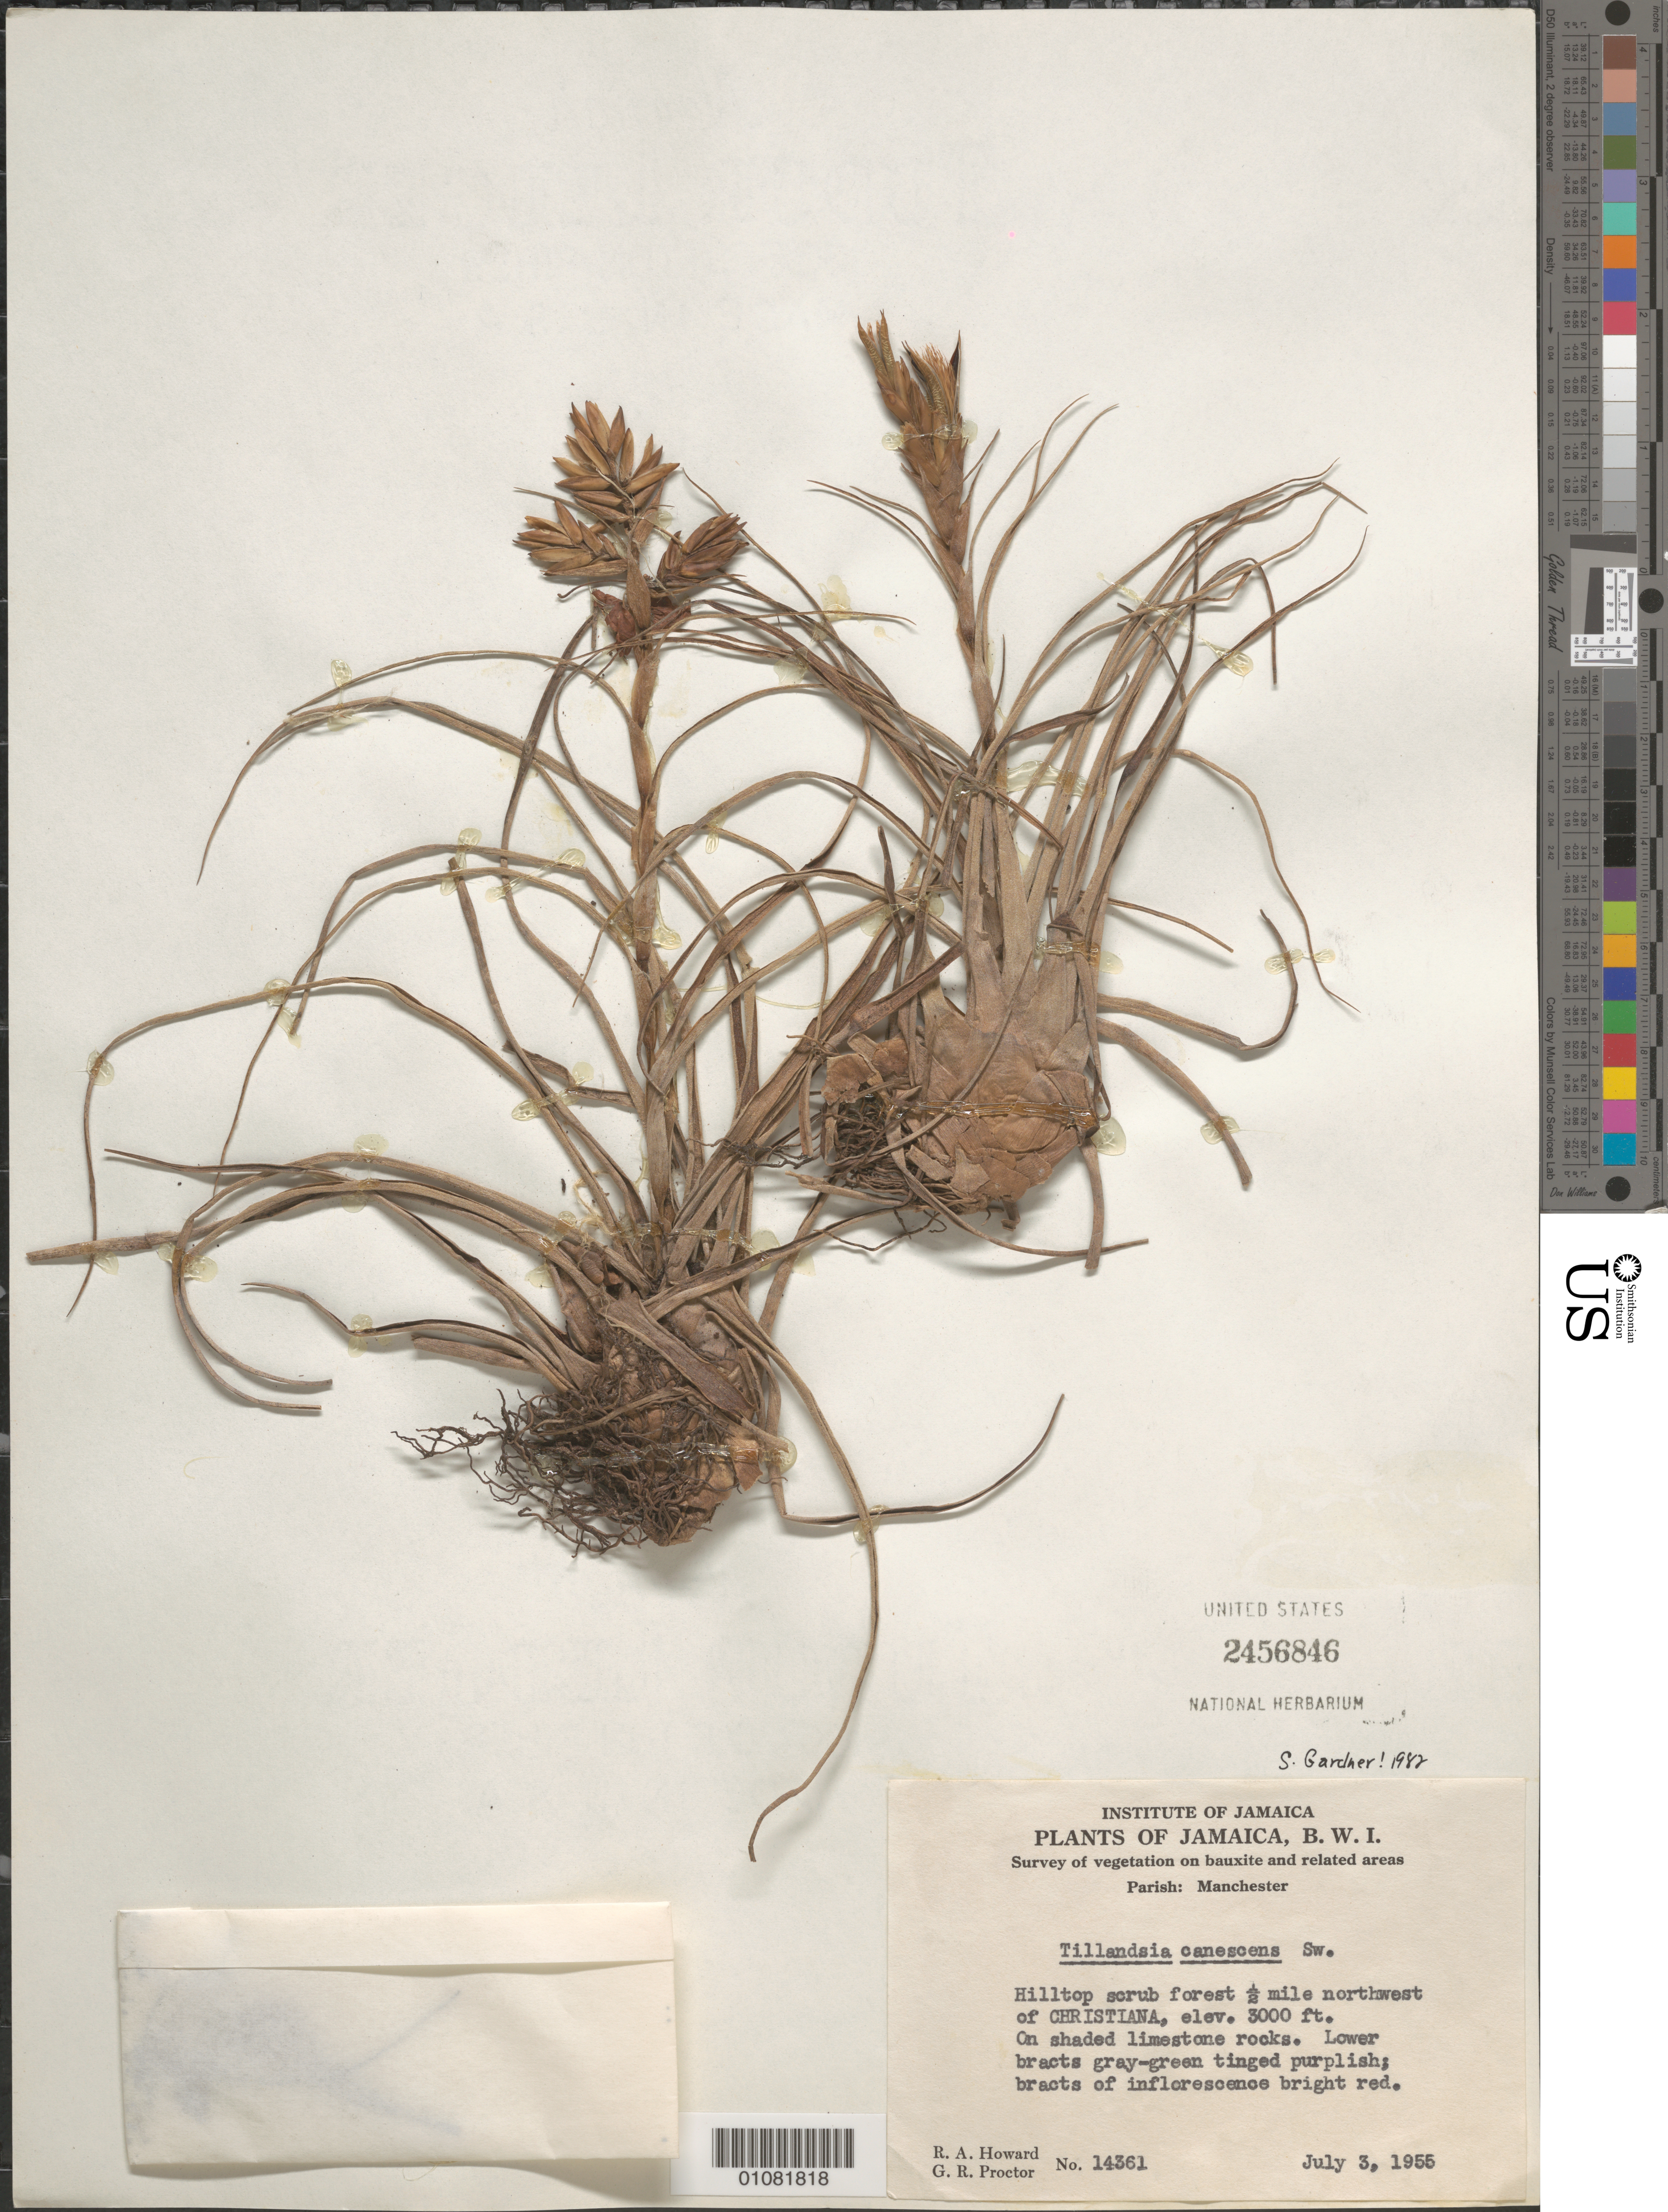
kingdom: Plantae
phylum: Tracheophyta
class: Liliopsida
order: Poales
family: Bromeliaceae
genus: Tillandsia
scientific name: Tillandsia canescens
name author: Sw.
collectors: R. A. Howard & G. R. Proctor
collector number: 14361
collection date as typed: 03 Jul 1955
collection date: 1955-07-03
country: Jamaica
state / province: Manchester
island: Jamaica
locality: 1/2 NW of Christiana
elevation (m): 914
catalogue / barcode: US 2456846